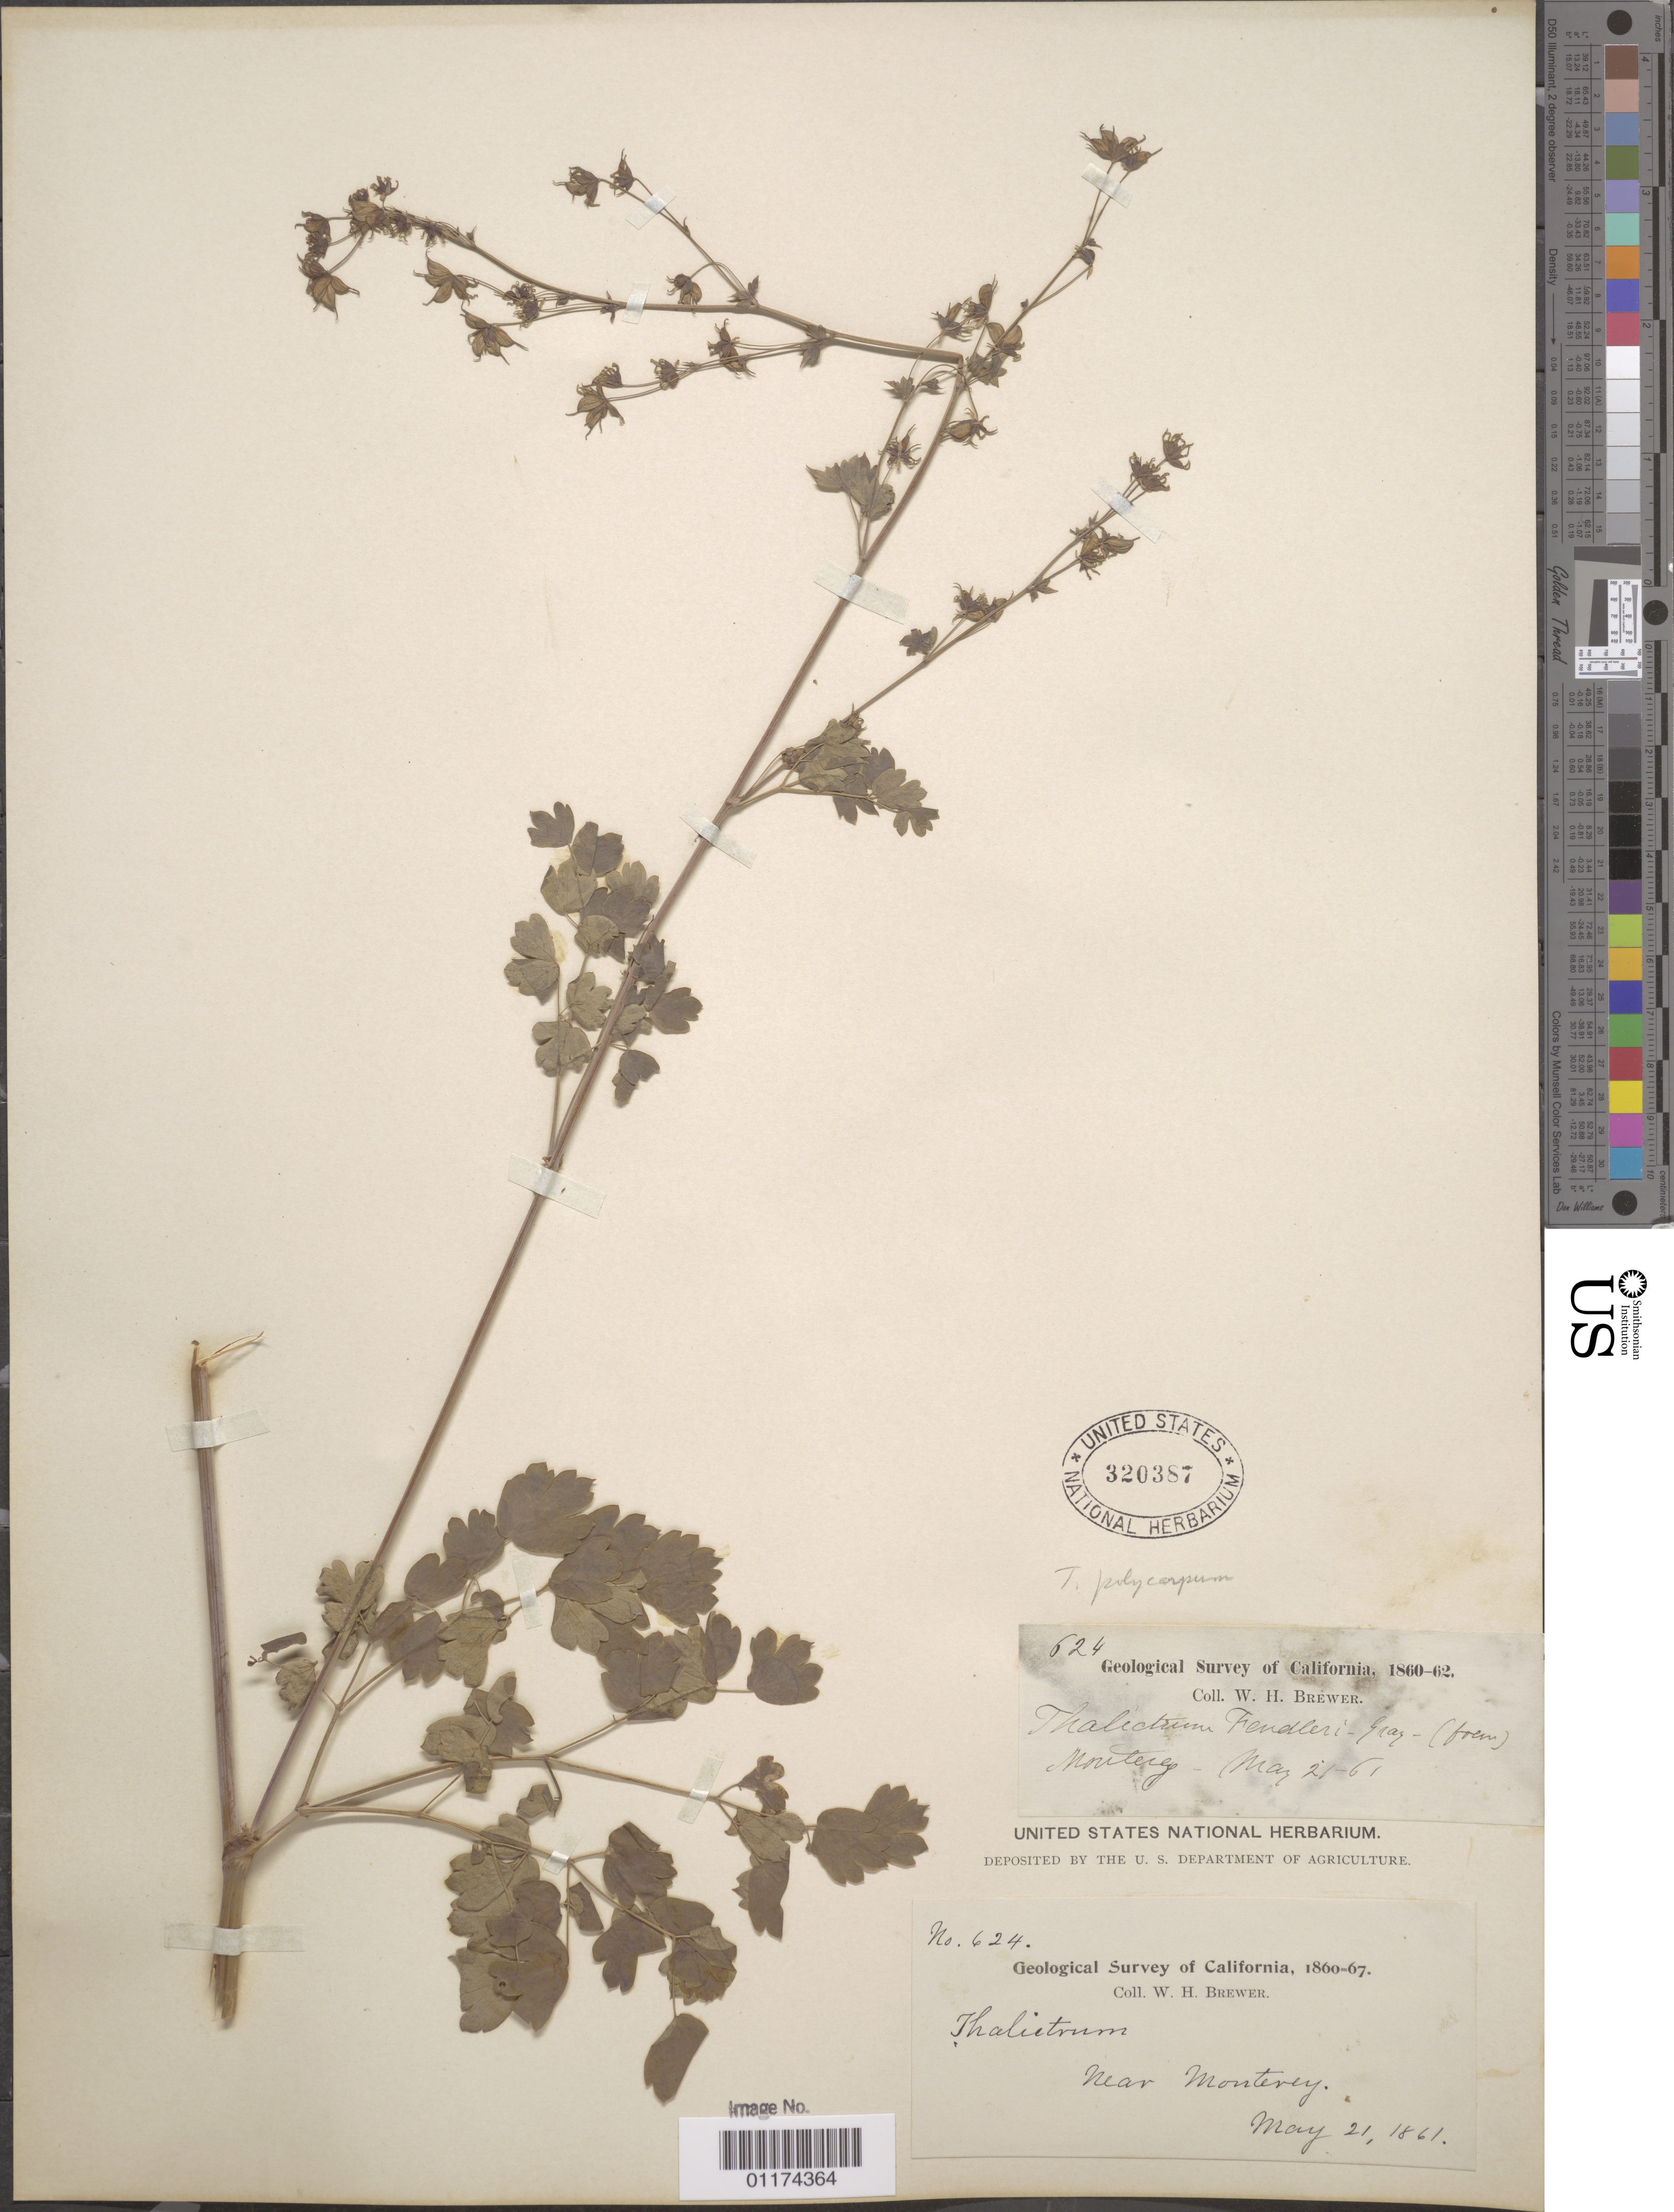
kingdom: Plantae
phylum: Tracheophyta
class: Magnoliopsida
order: Ranunculales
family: Ranunculaceae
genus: Thalictrum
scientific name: Thalictrum polycarpum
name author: (Torr.) S. Watson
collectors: W. H. Brewer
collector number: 624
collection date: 1861-05-21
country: United States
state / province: California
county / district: Monterey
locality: Near Monterey.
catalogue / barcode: US 320387